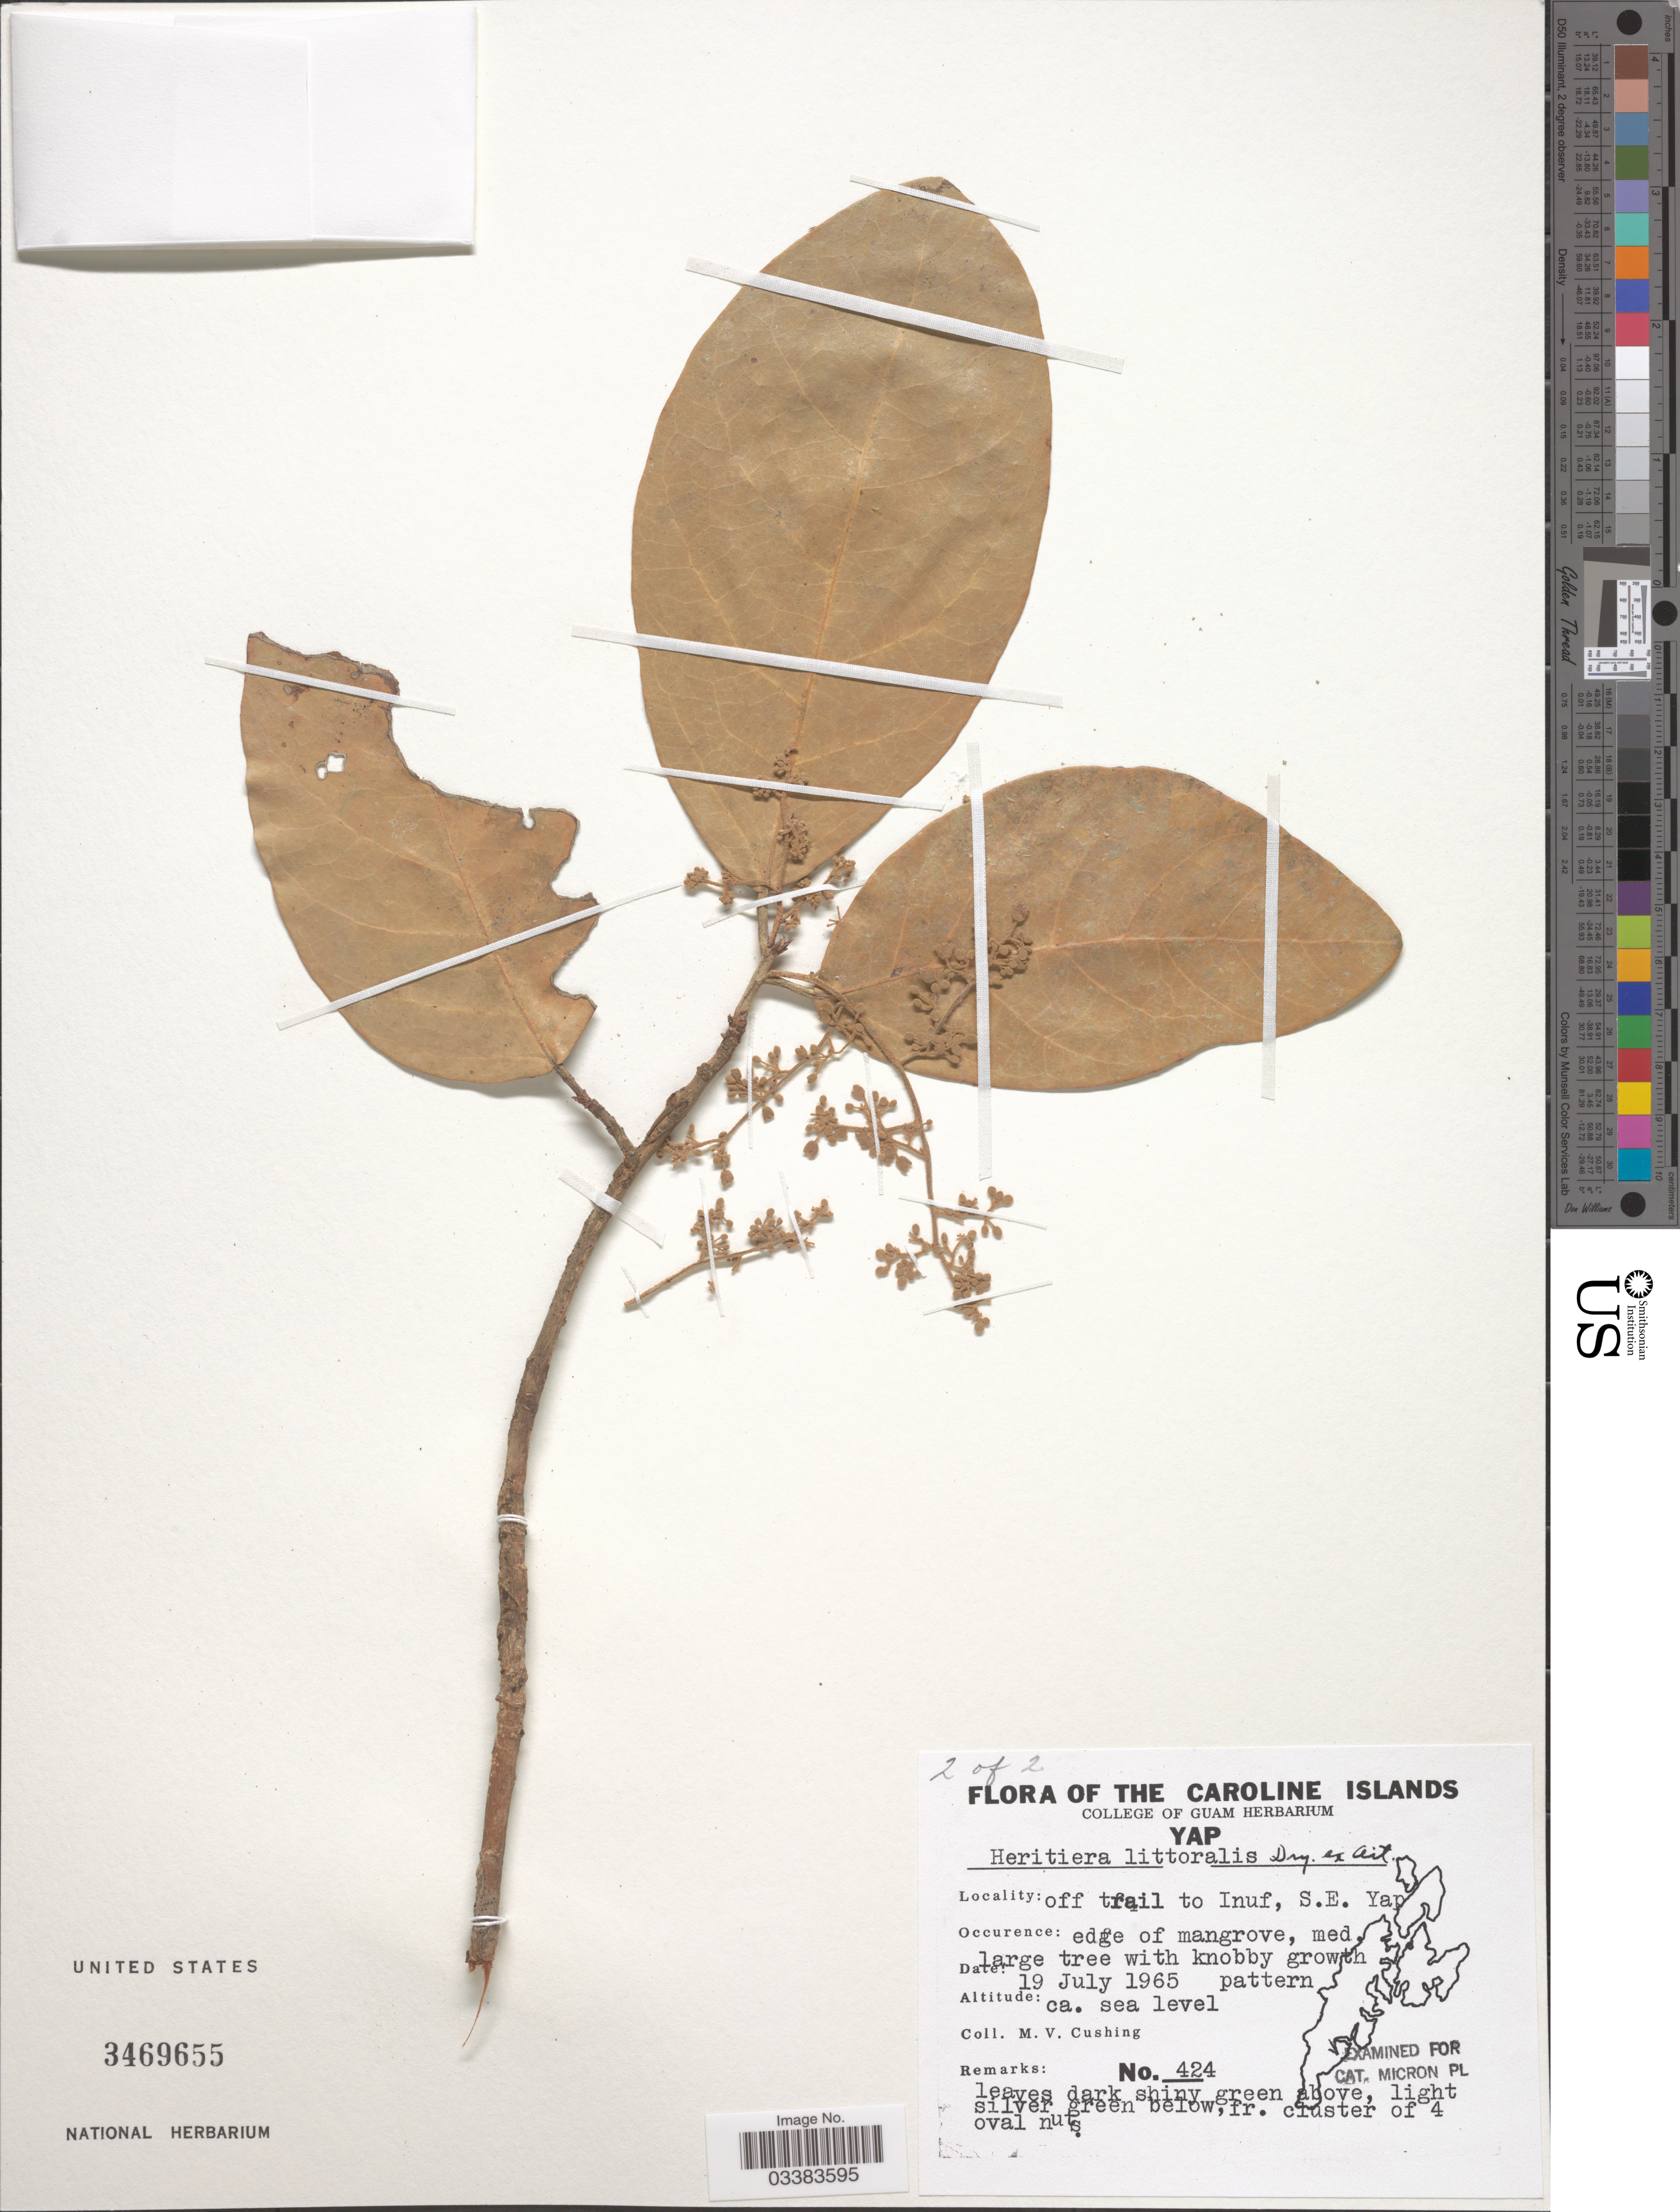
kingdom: Plantae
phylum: Tracheophyta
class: Magnoliopsida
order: Malvales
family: Malvaceae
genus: Heritiera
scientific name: Heritiera littoralis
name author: Aiton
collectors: M. V. Cushing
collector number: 424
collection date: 1965-07-19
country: Micronesia, Federated States of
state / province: Yap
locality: The Caroline Islands. Off trail to Inuf, S.E. Yap.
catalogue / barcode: US 3469655